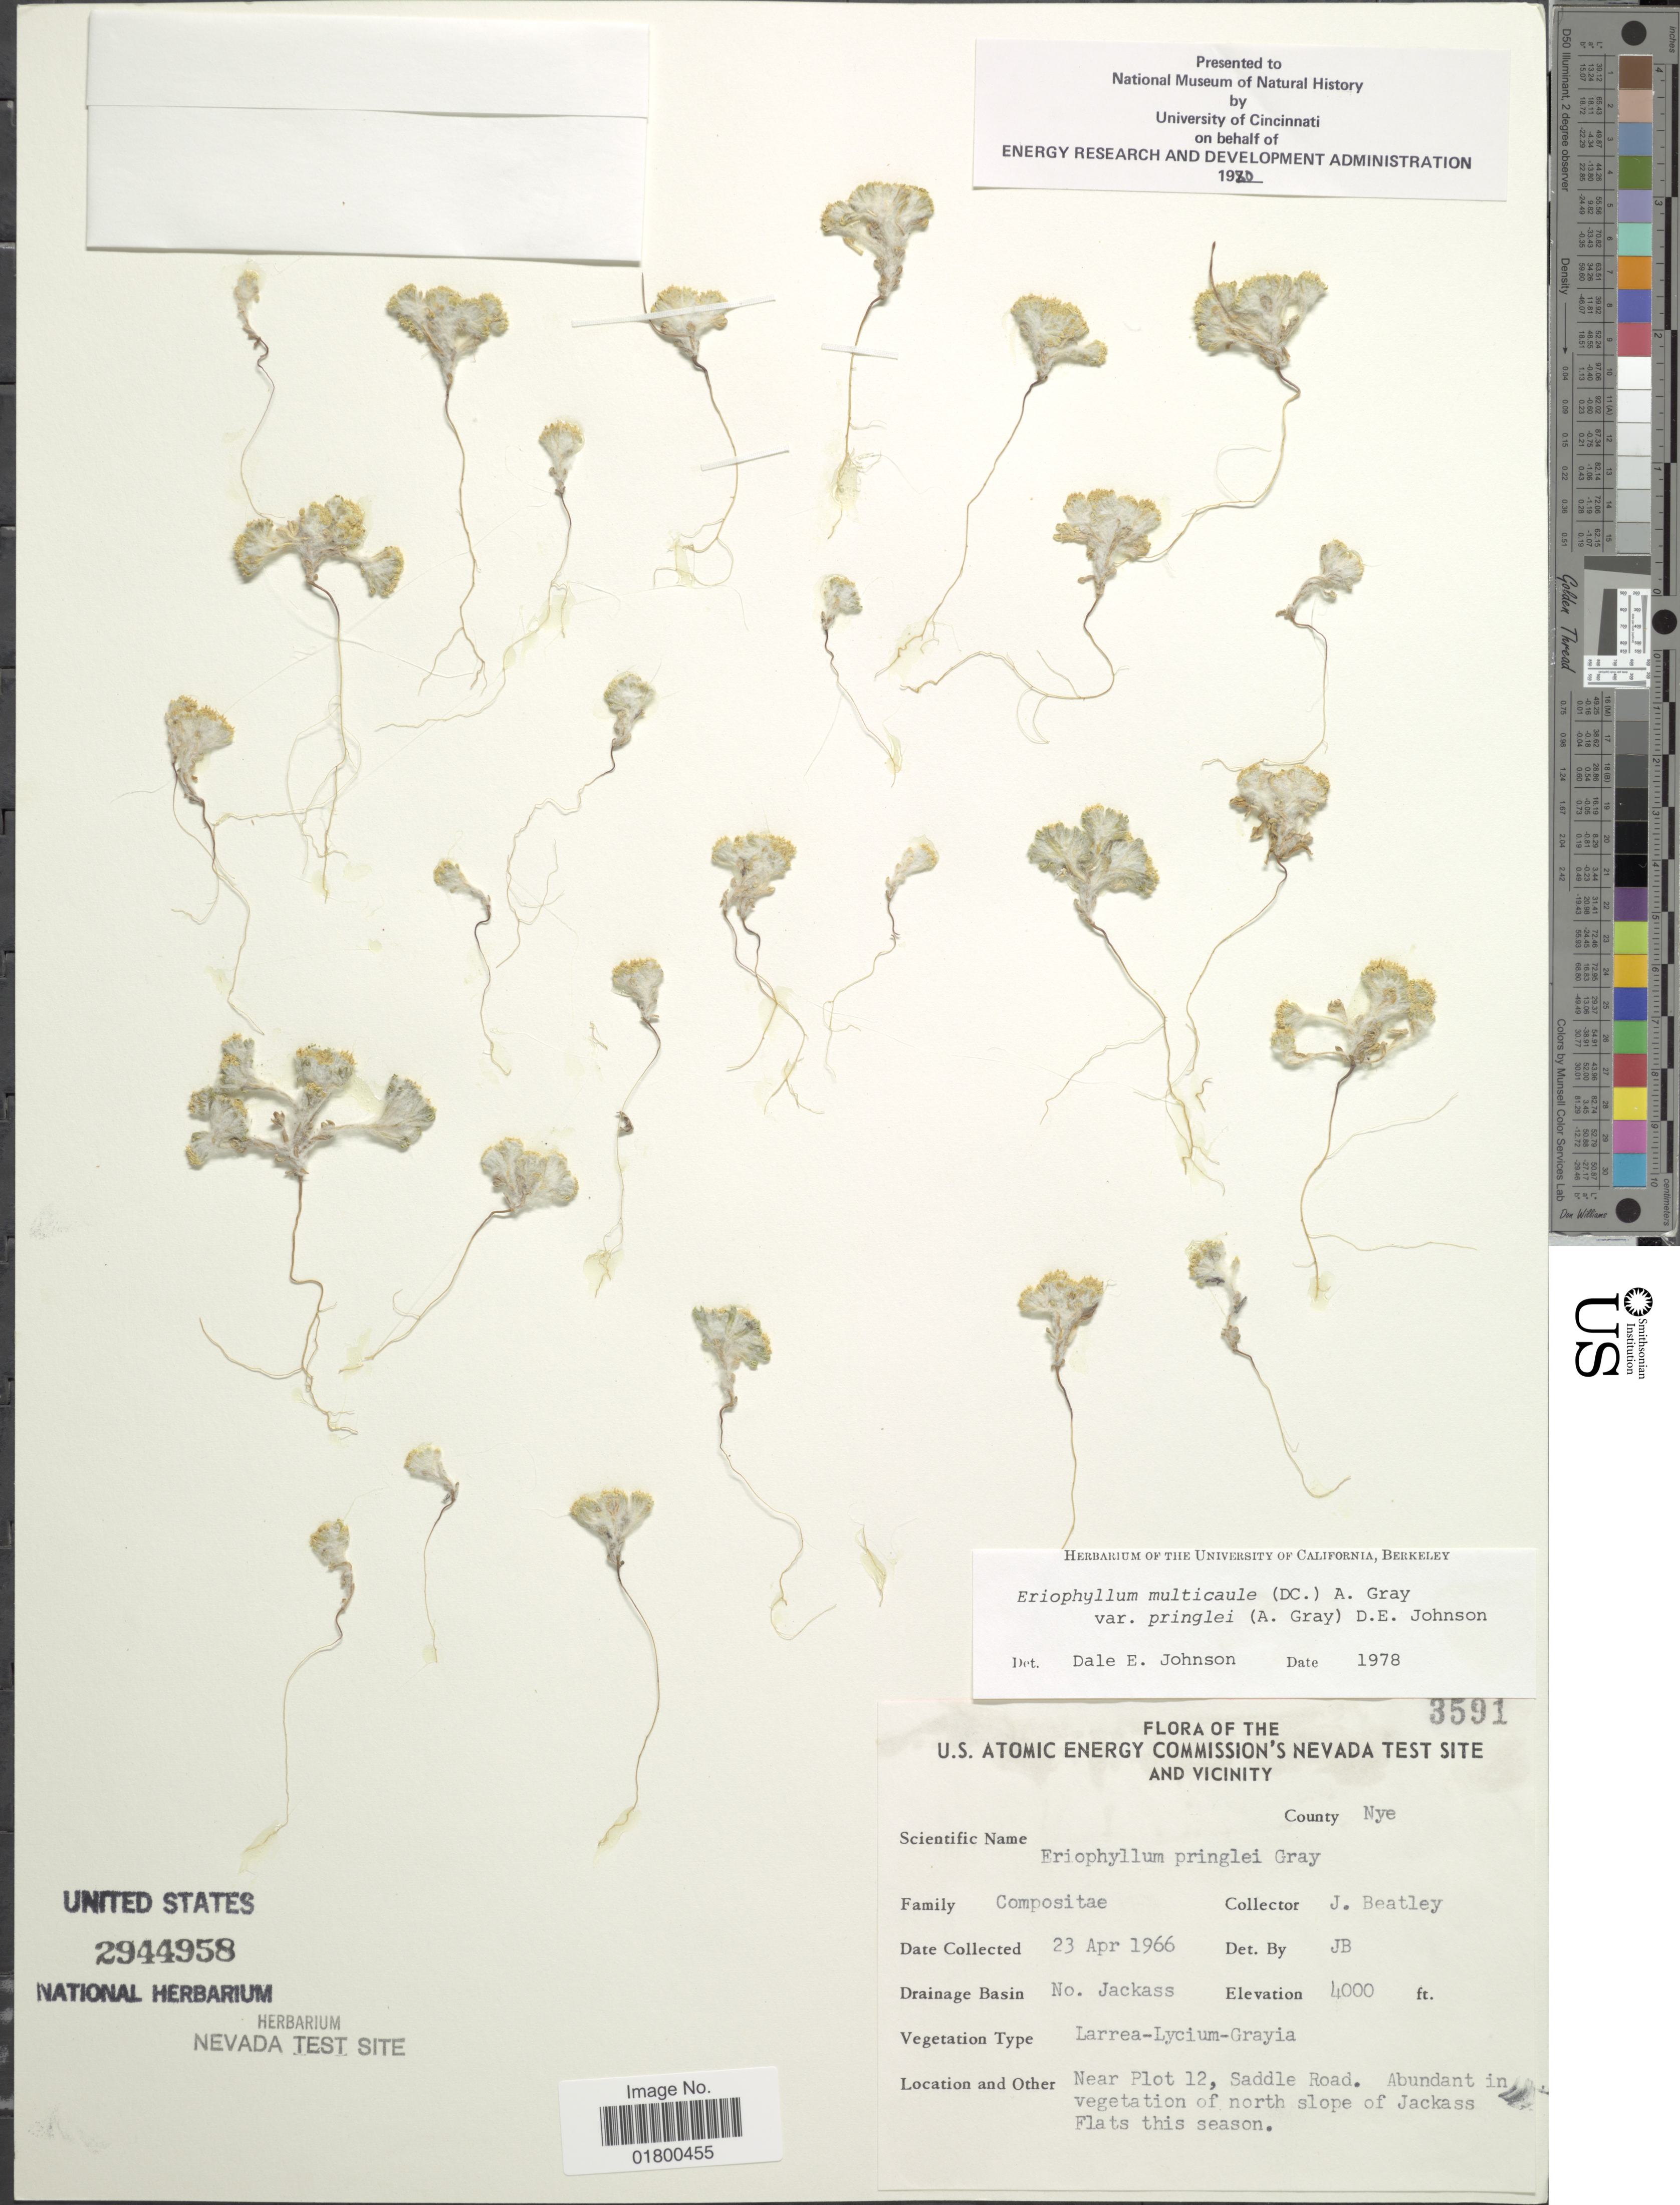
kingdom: Plantae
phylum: Tracheophyta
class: Magnoliopsida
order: Asterales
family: Asteraceae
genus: Eriophyllum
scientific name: Eriophyllum multicaule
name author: (DC.) A. Gray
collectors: J. C. Beatley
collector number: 3591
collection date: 1966-04-23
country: United States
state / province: Nevada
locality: U. S. Atomic Energy Commission's Nevada Test Site and Vicinity, County Nye, Drainage Basin, No. Jackass, Near Plot 12, Saddle Road, Abundant in vegetation of north slope of Jackass Flats this season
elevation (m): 1219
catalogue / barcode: US 2944958